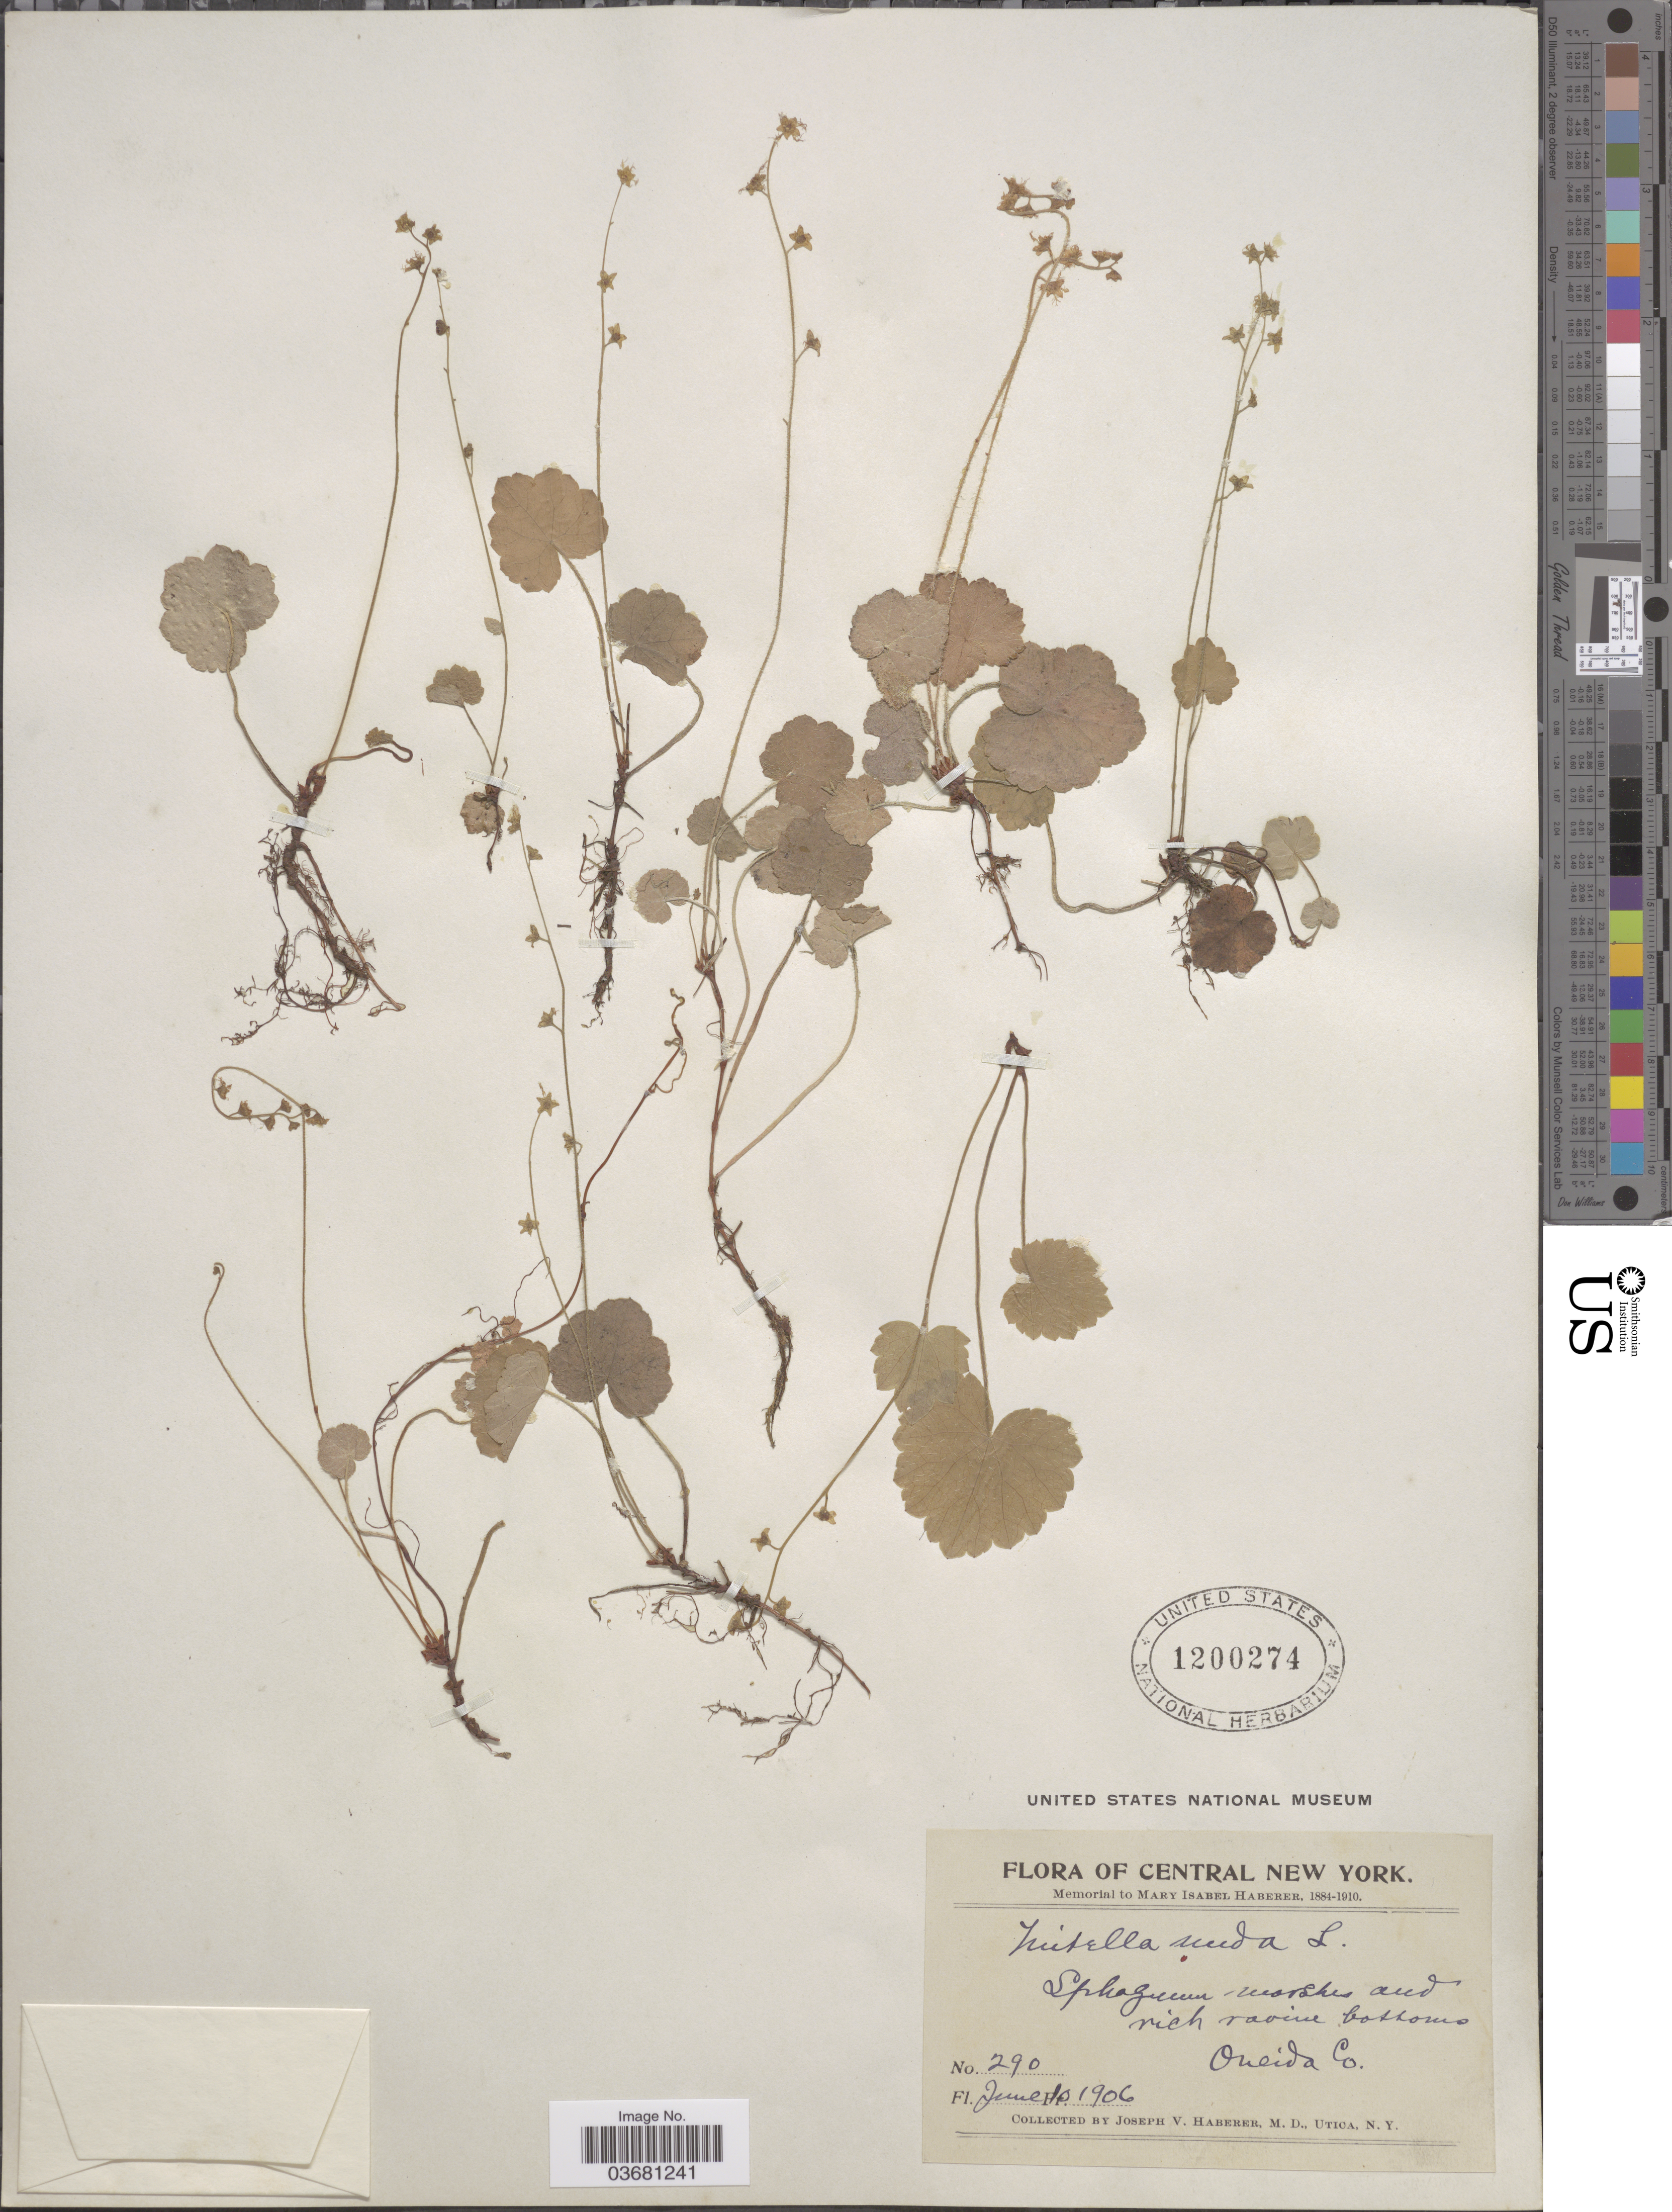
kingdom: Plantae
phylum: Tracheophyta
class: Magnoliopsida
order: Saxifragales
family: Saxifragaceae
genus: Mitella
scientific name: Mitella nuda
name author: L.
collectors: J. V. Haberer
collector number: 290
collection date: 1906-06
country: United States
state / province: New York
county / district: Oneida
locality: Central New York. Rich ravine bottoms. Oneida Co.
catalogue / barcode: US 1200274